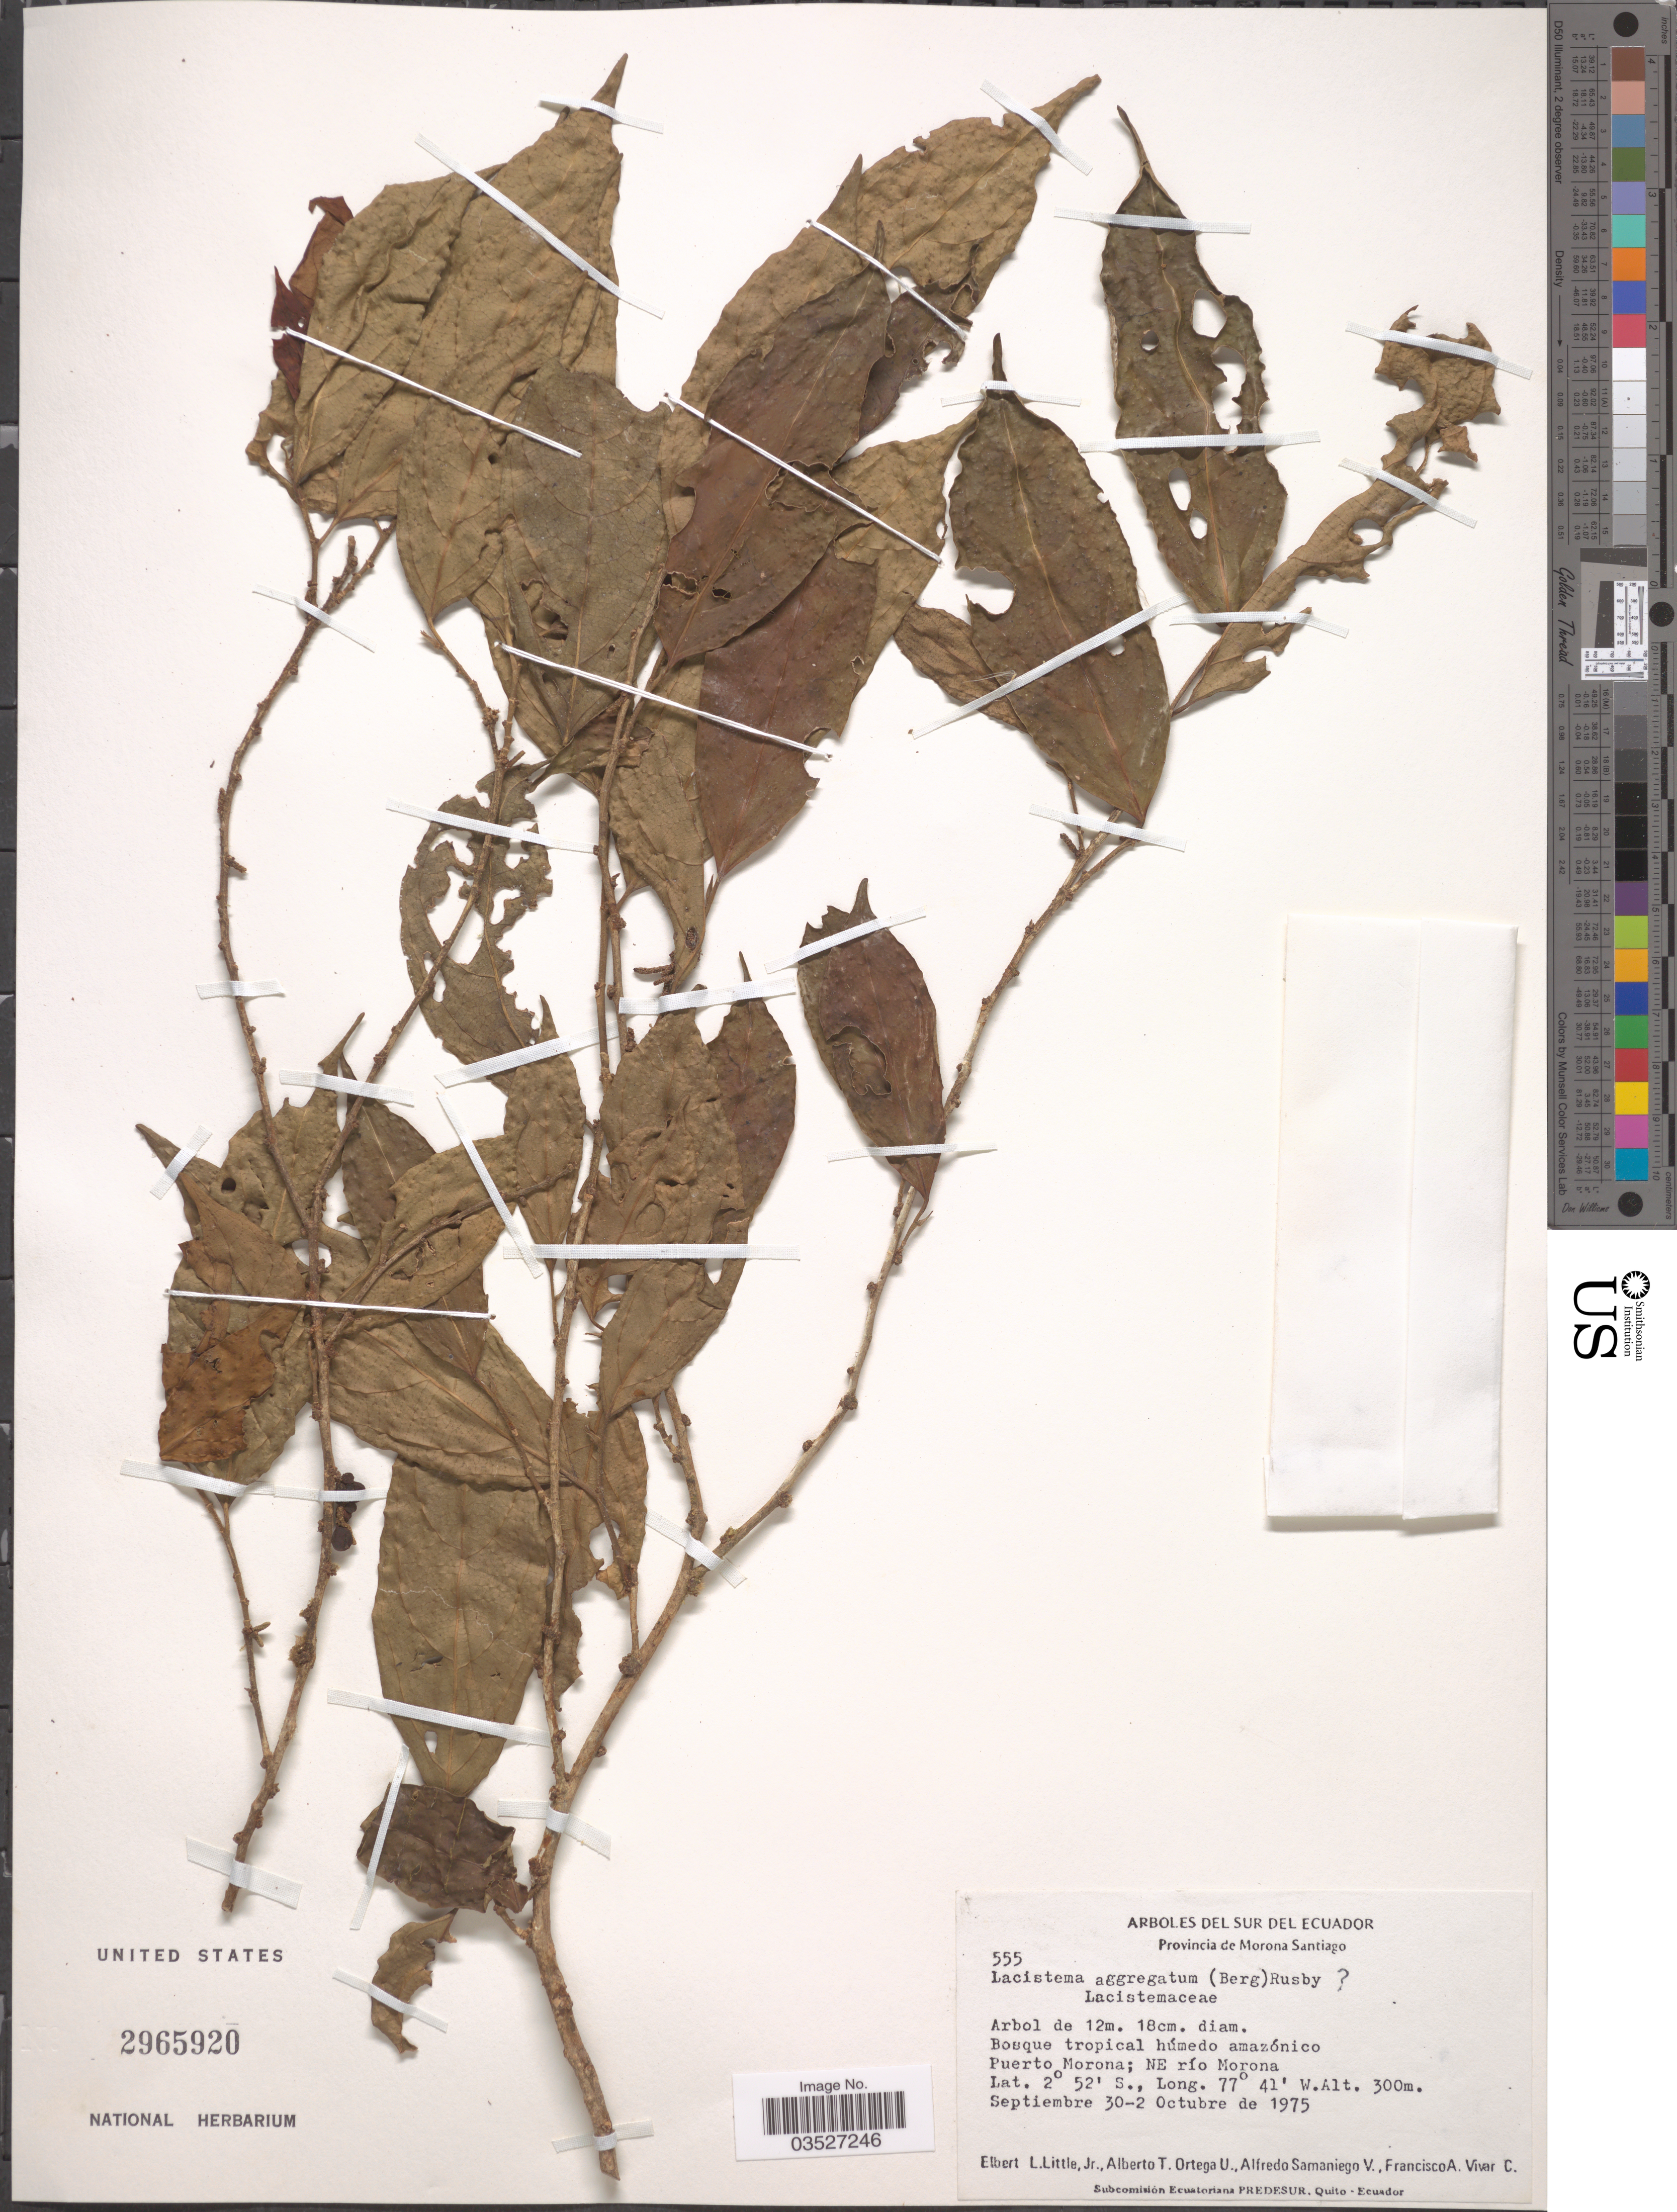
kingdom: Plantae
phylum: Tracheophyta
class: Magnoliopsida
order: Malpighiales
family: Lacistemataceae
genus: Lacistema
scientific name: Lacistema aggregatum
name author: (P.J. Bergius) Rusby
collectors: E. L. Little, A. T. Ortega U., A. V. Samaniego & F. A. Vivar C.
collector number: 555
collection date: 1975-09-30/1975-10-02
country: Ecuador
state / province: Morona-Santiago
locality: Sur del Ecuador. Bosque tropical húmedo amazónico Puerto Morona; NE río Morona.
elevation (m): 300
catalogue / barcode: US 2965920